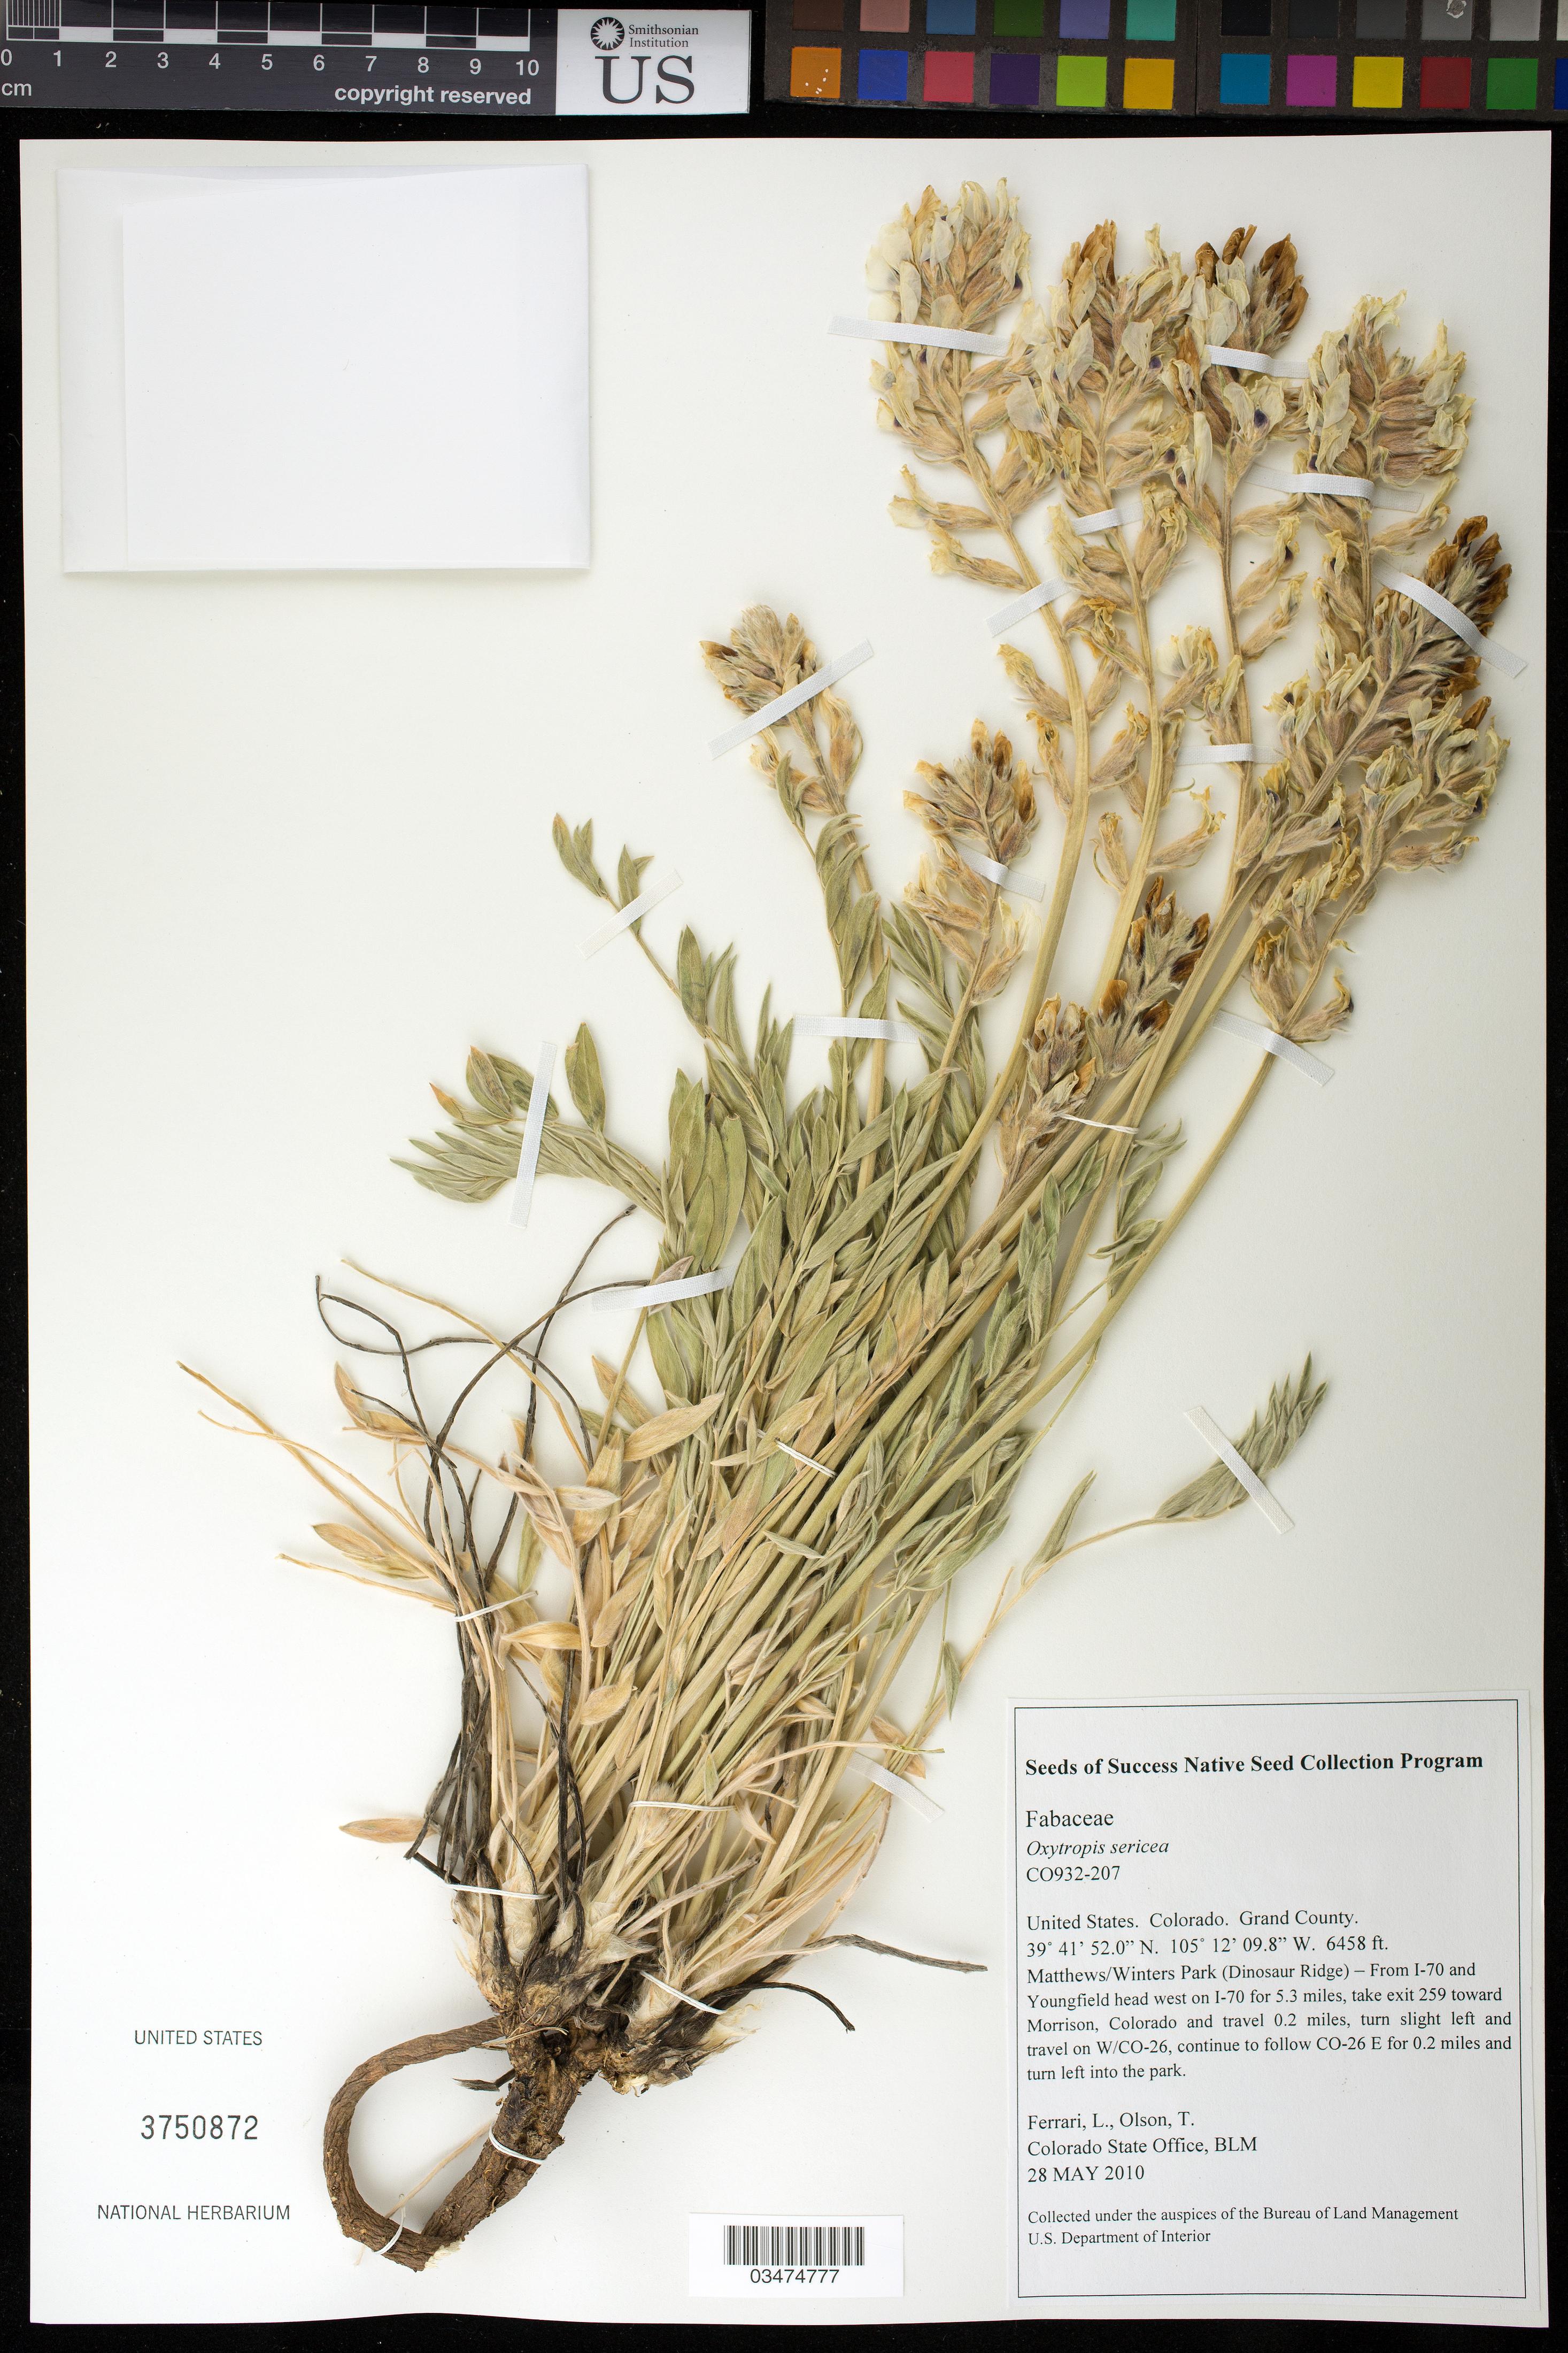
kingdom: Plantae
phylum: Tracheophyta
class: Magnoliopsida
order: Fabales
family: Fabaceae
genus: Oxytropis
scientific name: Oxytropis sericea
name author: Nutt.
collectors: L. Ferrari & T. Olson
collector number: CO932-207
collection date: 2010-05-28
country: United States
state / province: Colorado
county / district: Grand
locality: Matthews/Winters Park (Dinosaur Ridge)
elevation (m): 1968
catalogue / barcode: US 3750872